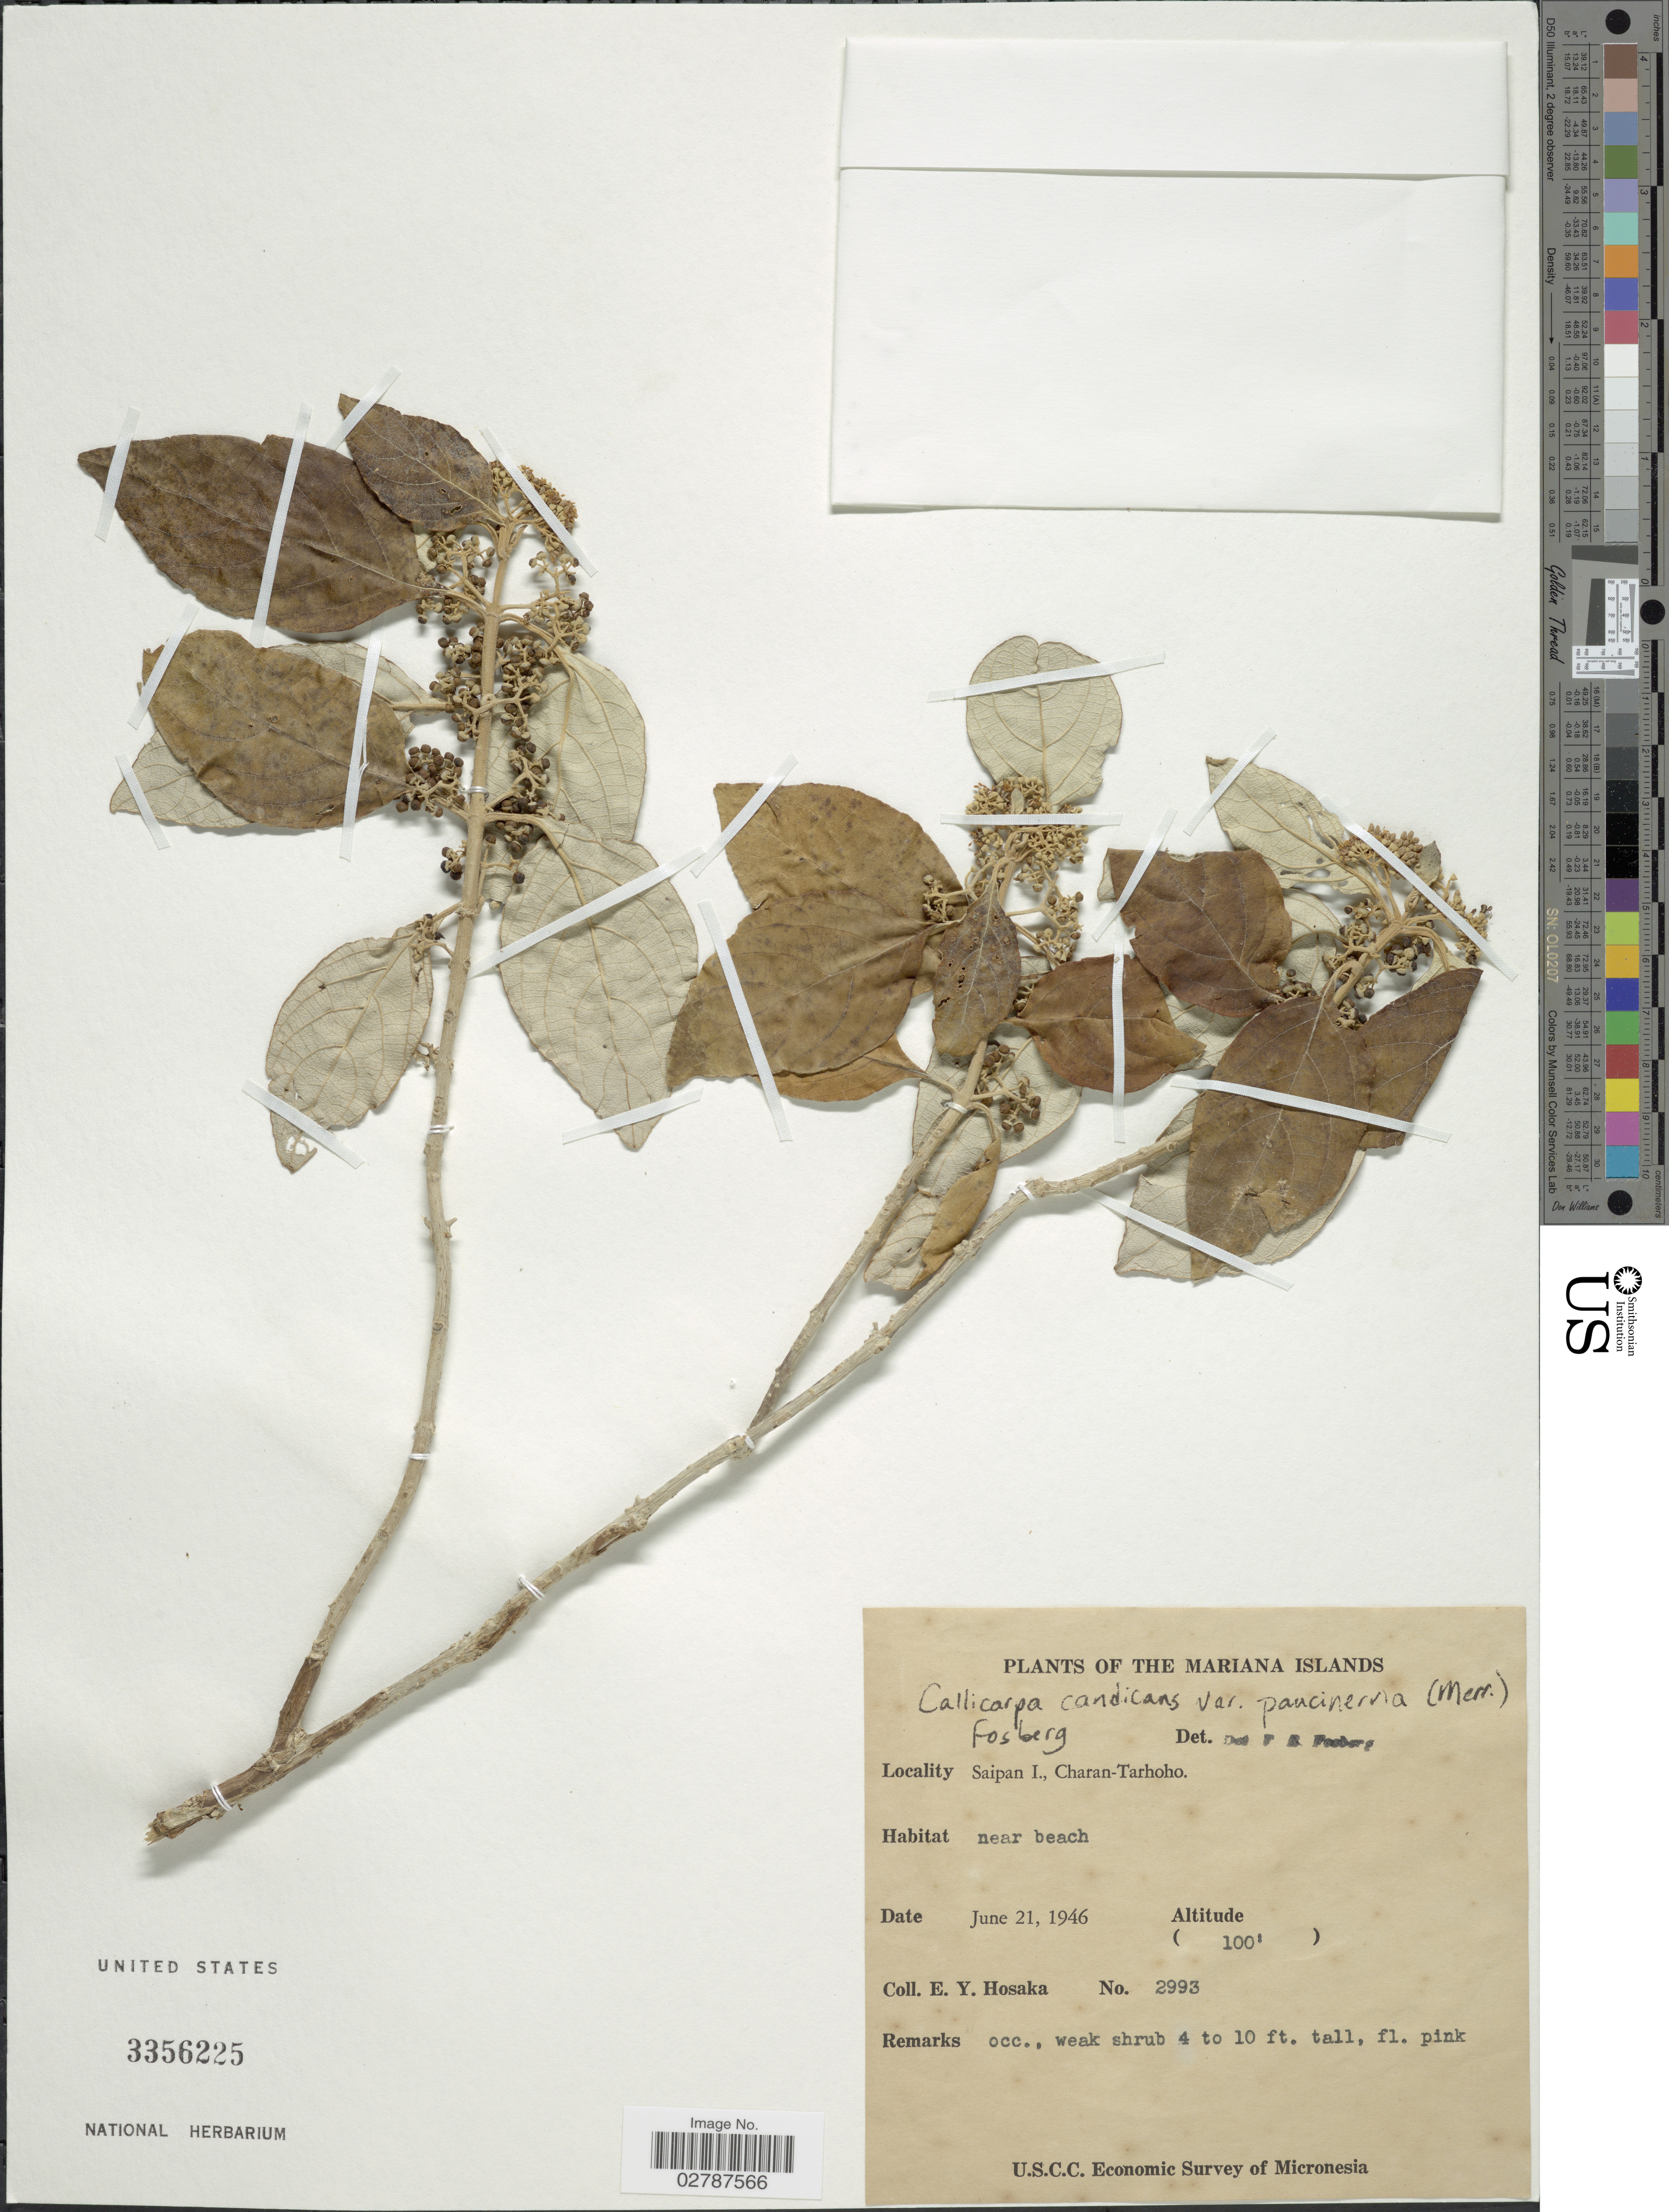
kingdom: Plantae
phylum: Tracheophyta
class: Magnoliopsida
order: Lamiales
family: Lamiaceae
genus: Callicarpa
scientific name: Callicarpa candicans var. paucinervia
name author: (Merr.) Fosberg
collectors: E. Y. Hosaka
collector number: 2993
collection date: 1946-06-21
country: Northern Mariana Islands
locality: The Mariana Islands. Saipan I., Charan-Tarhoho. Near beach.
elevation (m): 30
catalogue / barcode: US 3356225